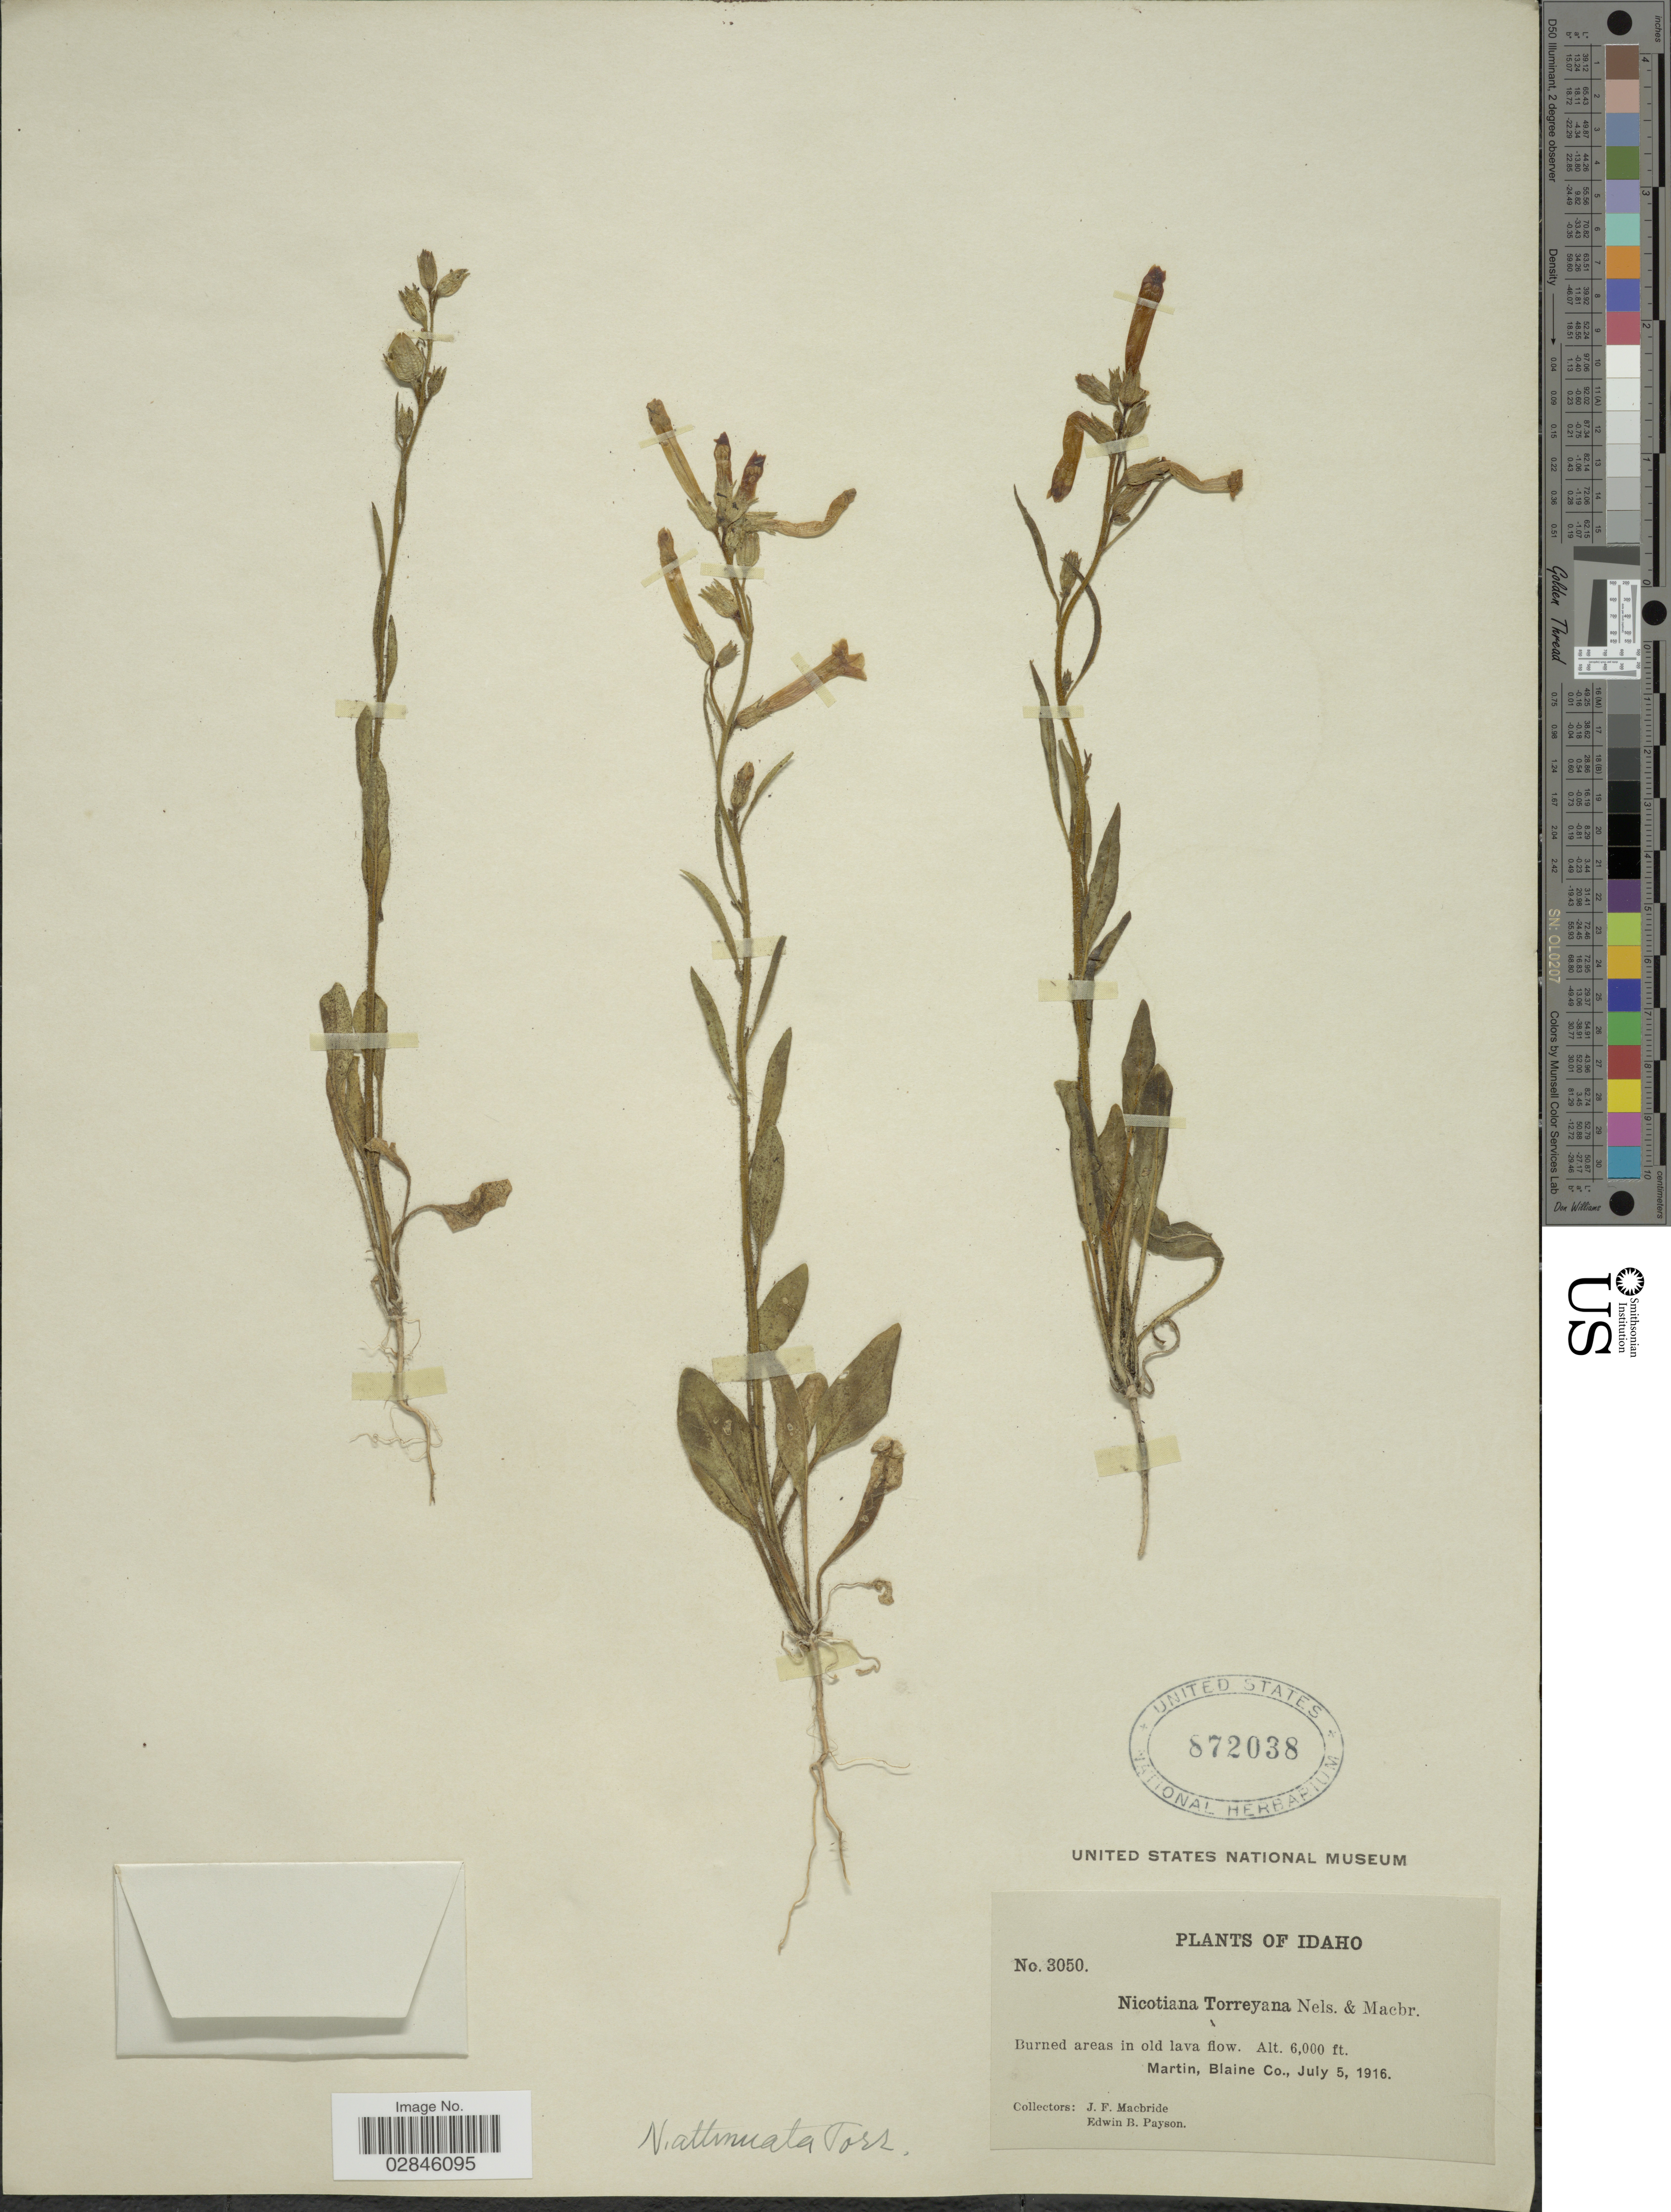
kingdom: Plantae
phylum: Tracheophyta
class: Magnoliopsida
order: Solanales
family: Solanaceae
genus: Nicotiana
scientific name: Nicotiana attenuata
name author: Torr. ex S. Watson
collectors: J. F. Macbride & E. B. Payson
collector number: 3050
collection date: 1916-07-05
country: United States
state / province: Idaho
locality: Martin, Blaine Co.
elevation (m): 1829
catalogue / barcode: US 872038